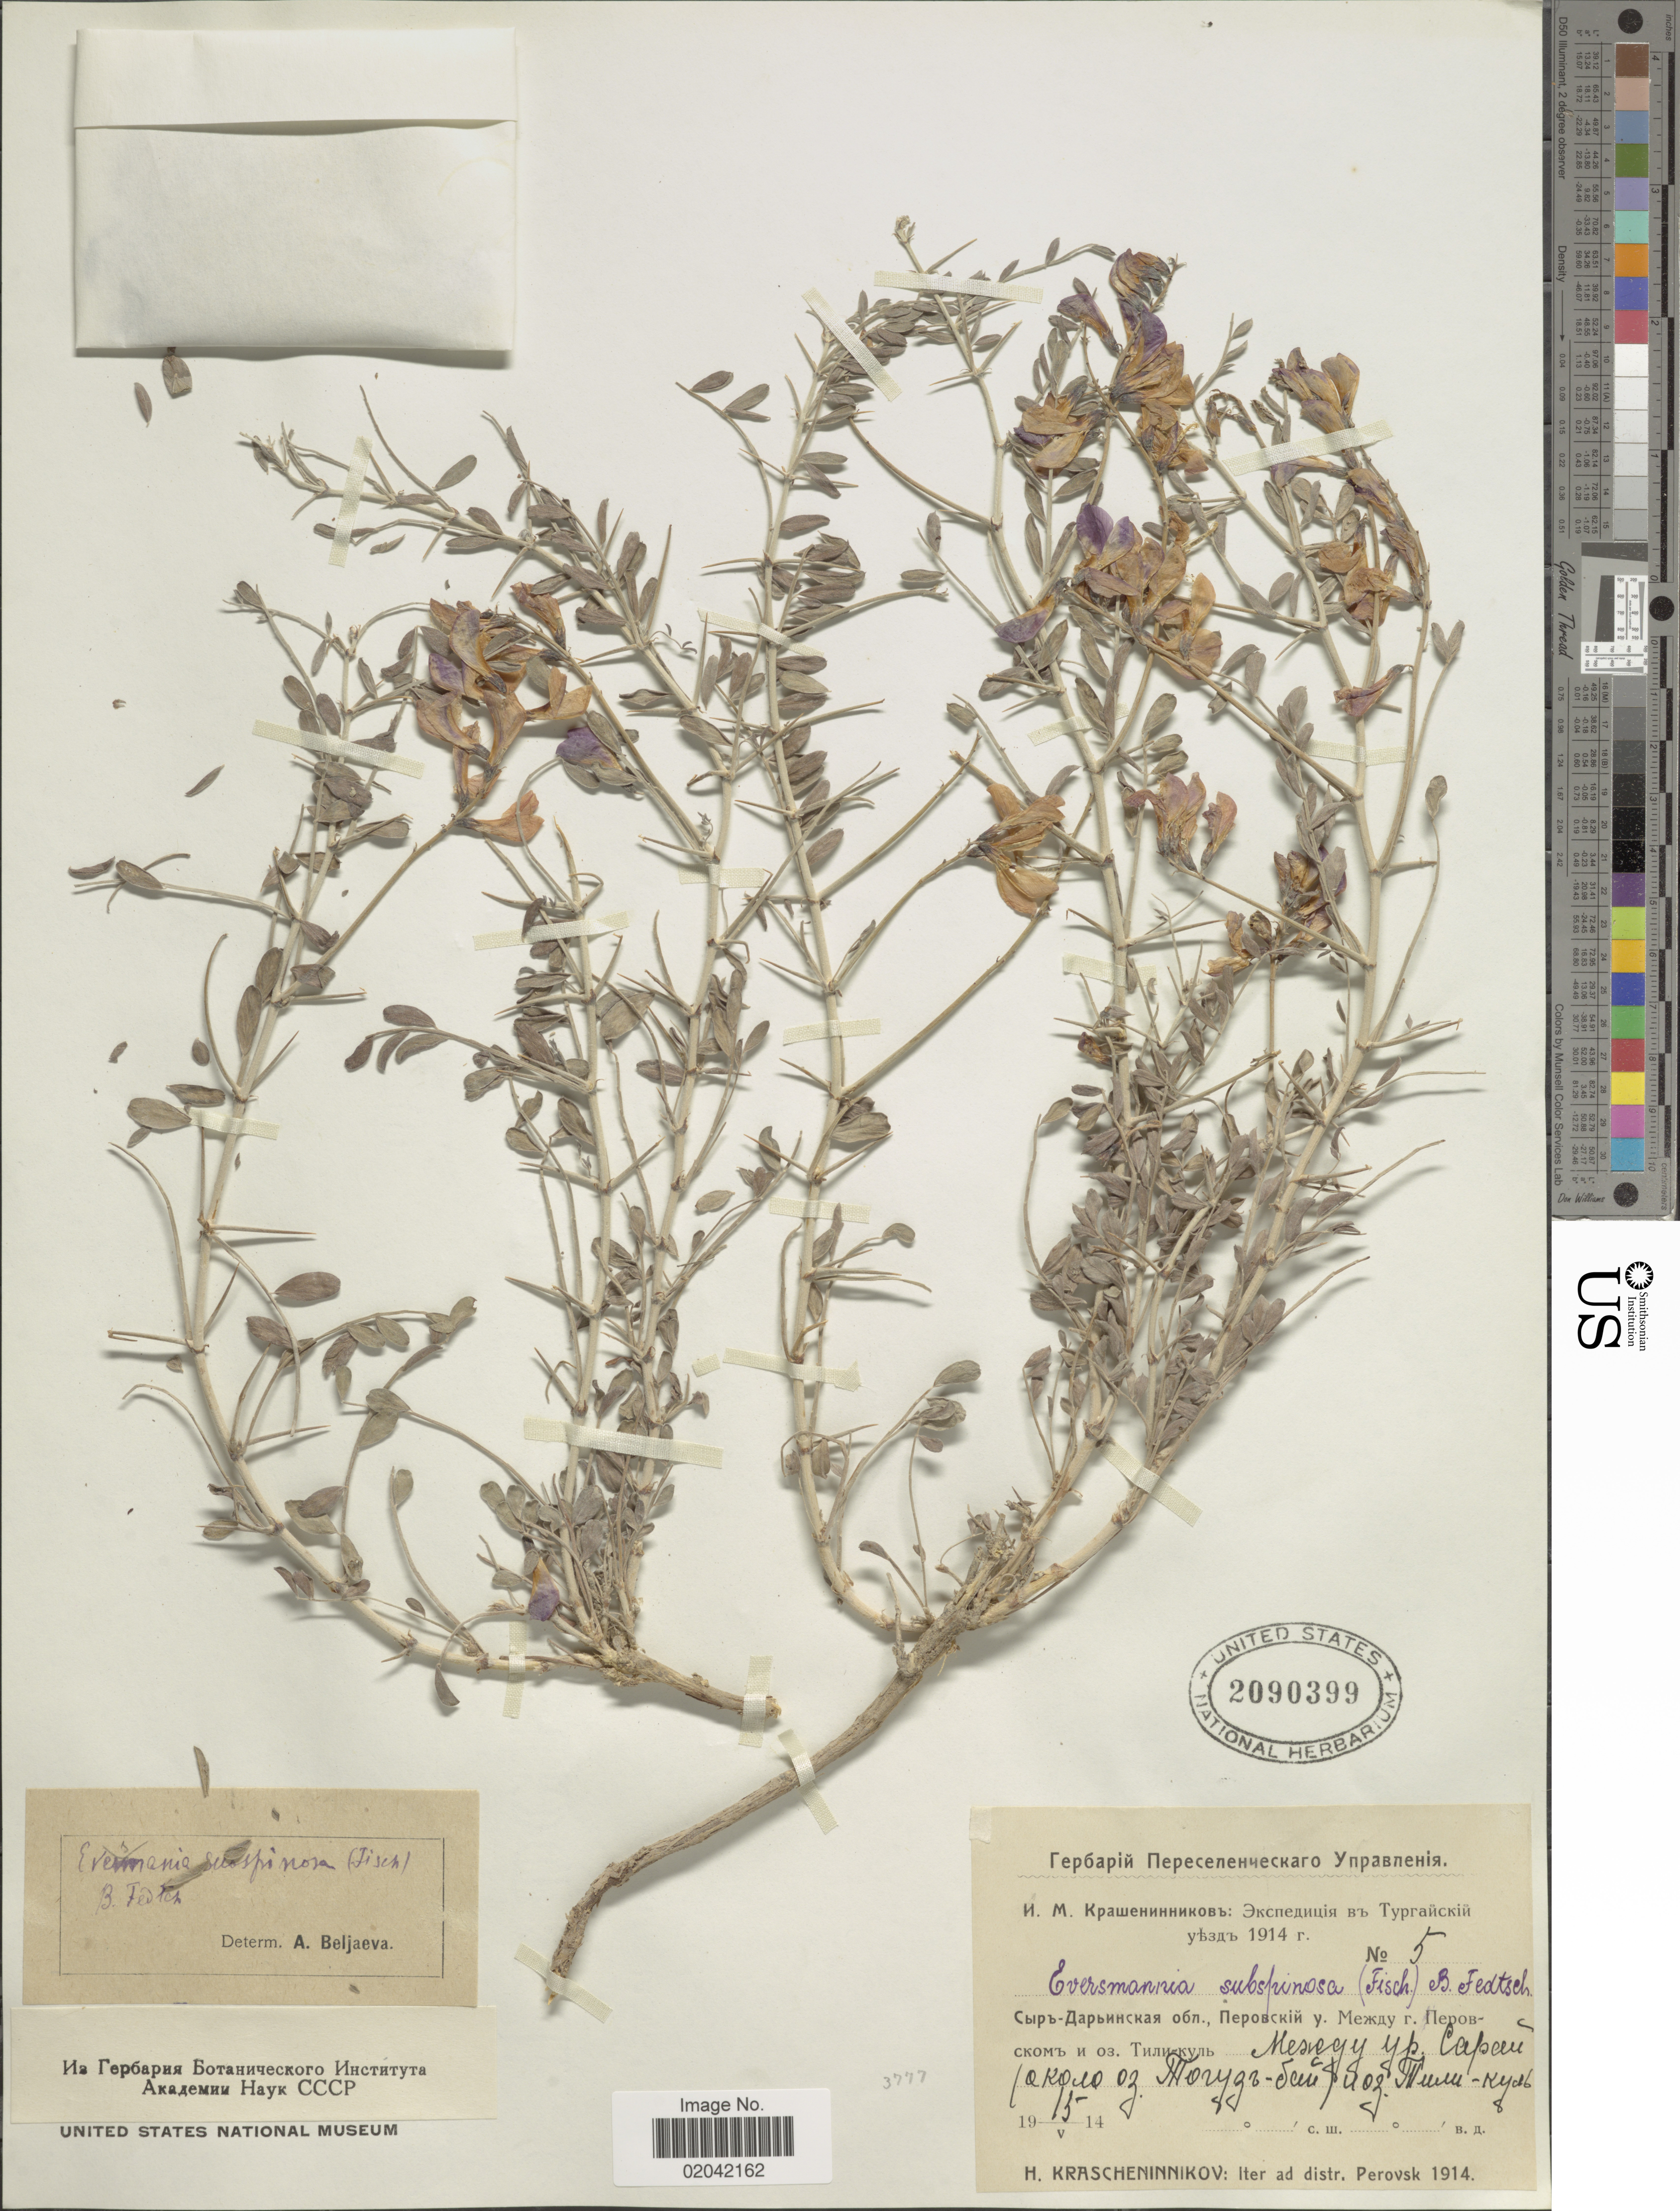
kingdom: Plantae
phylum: Tracheophyta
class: Magnoliopsida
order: Fabales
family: Fabaceae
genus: Eversmannia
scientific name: Eversmannia subspinosa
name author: (DC.) B. Fedtsch.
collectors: H. Krascheninnikov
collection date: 1914-05-15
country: Kazakhstan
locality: Iter ad distr. Perovsk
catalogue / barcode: US 2090399